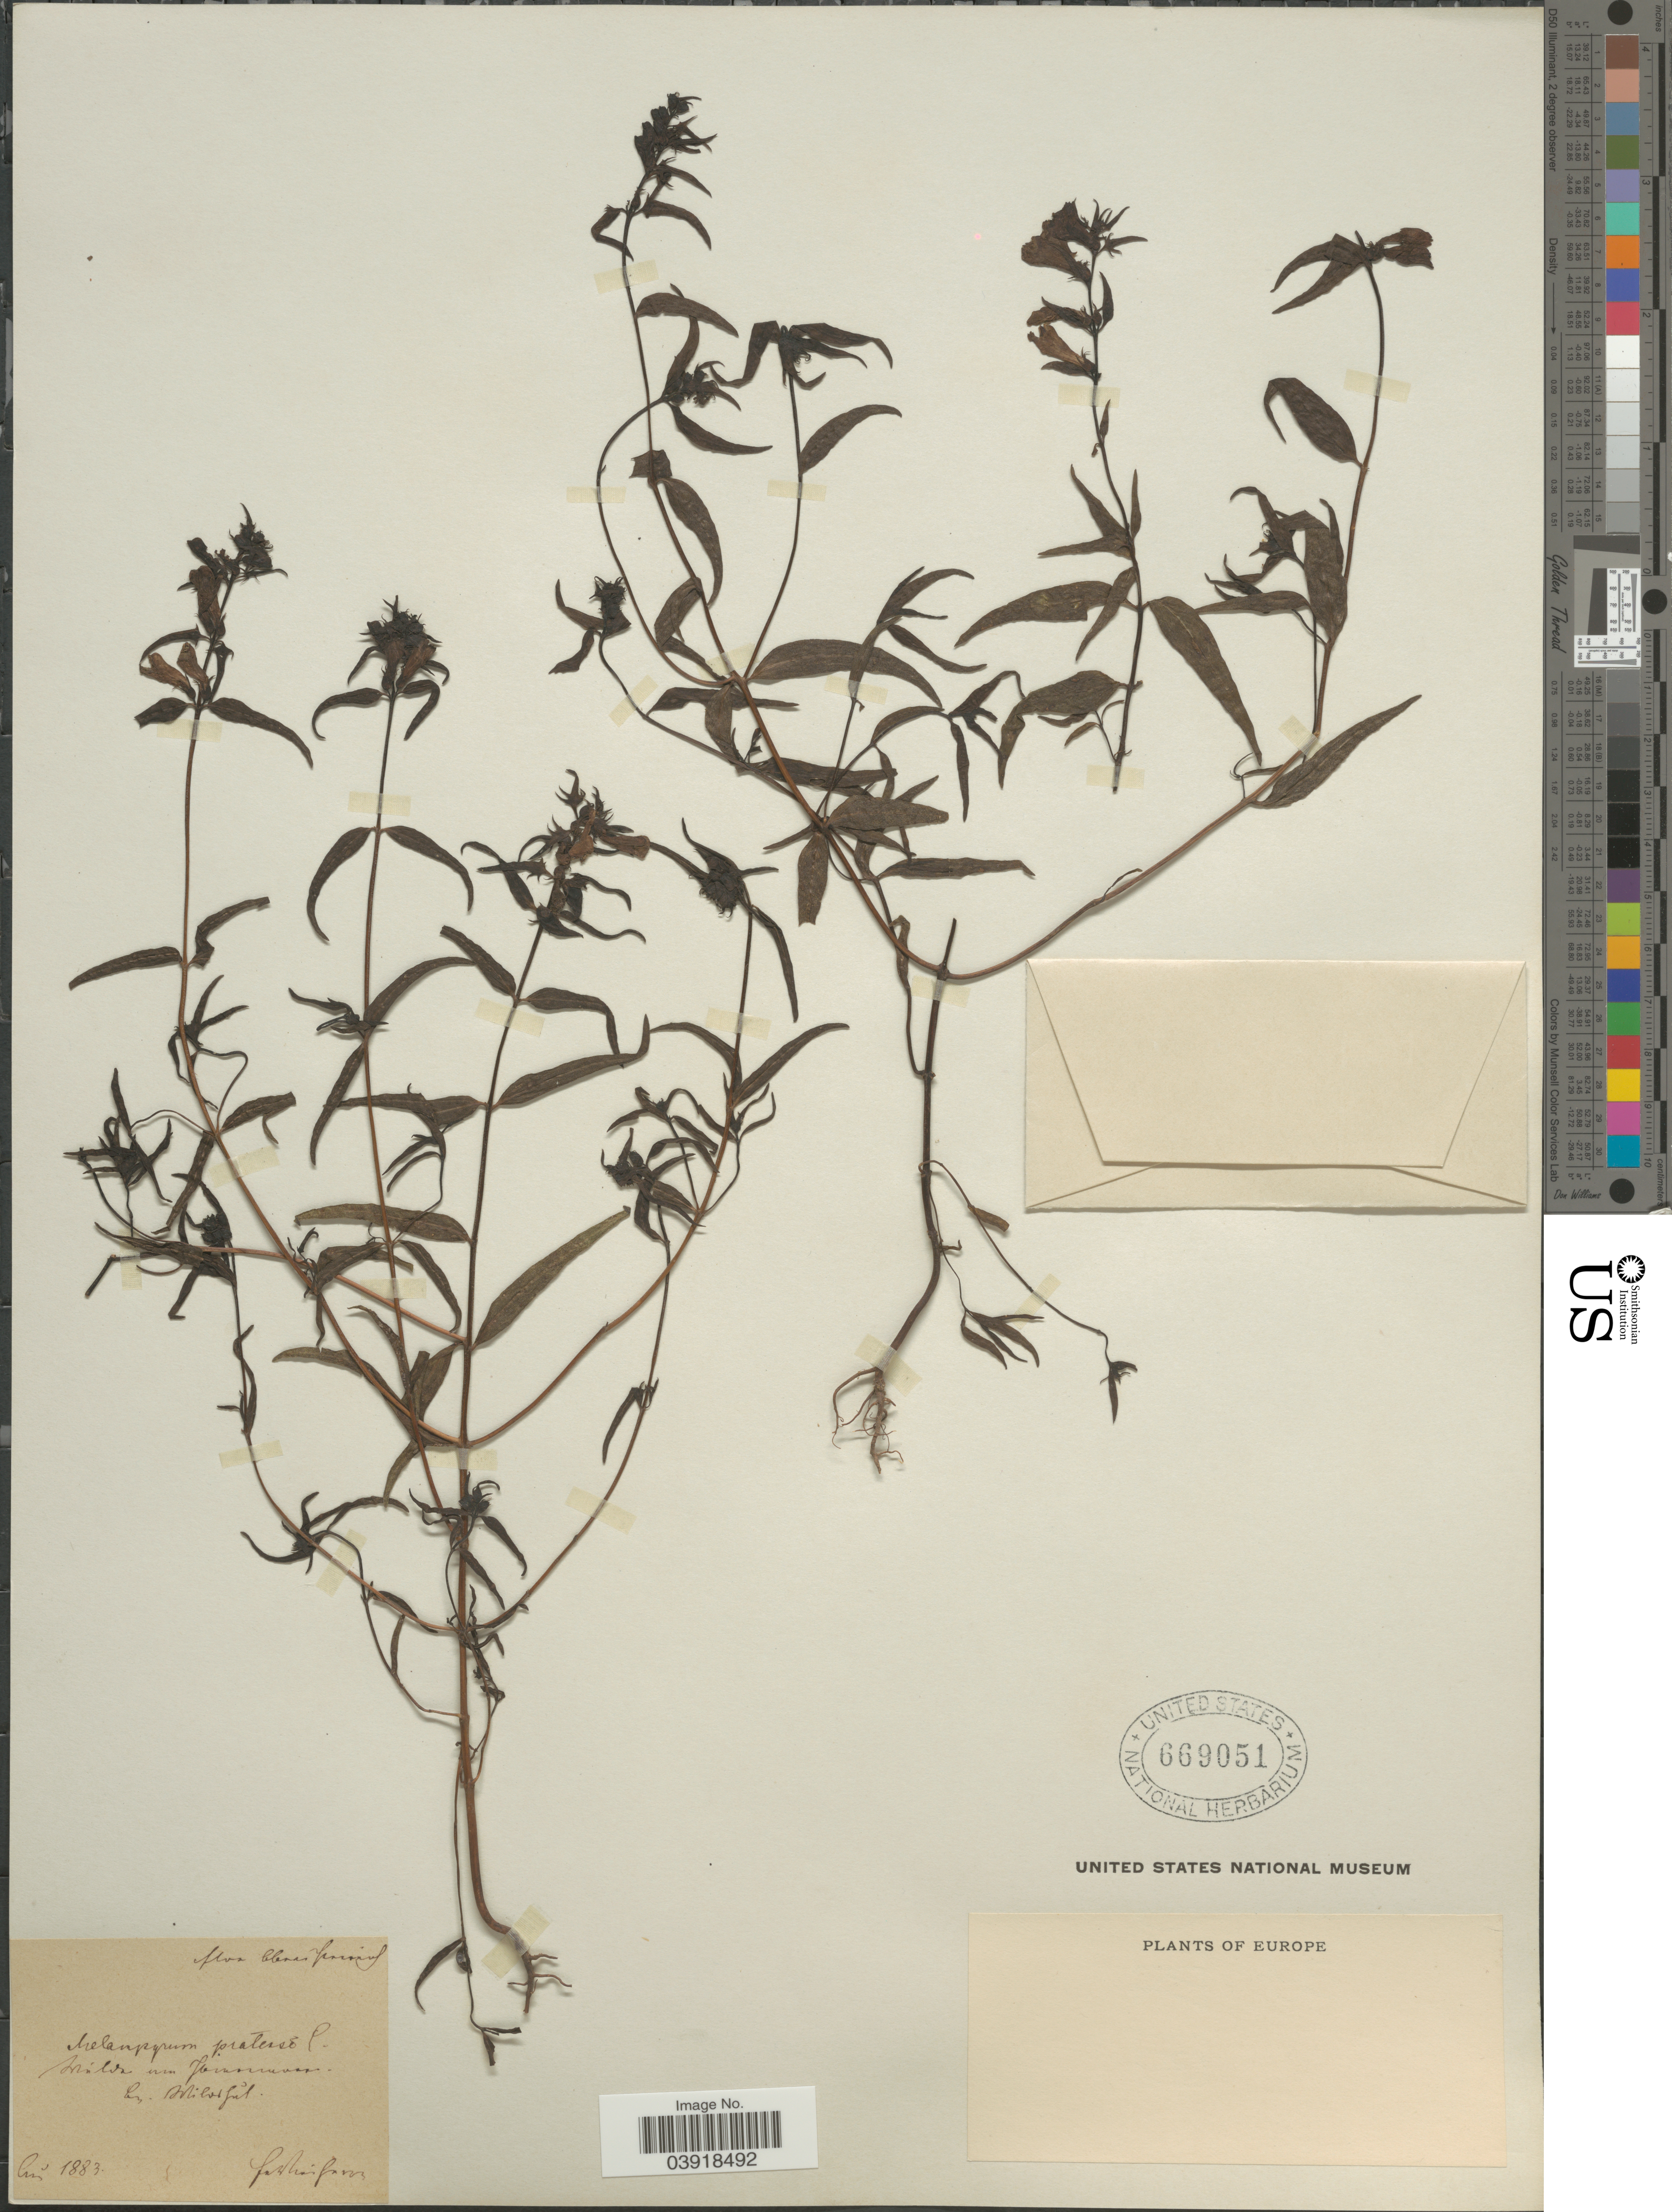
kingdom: Plantae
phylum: Tracheophyta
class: Magnoliopsida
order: Lamiales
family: Orobanchaceae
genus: Melampyrum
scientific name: Melampyrum pratense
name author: L.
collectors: F. Vierhapper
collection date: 1883-08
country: Austria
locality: Flora Oberösterreich, Wälder um Ibmermoor, Bez. Wildshut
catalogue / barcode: US 669051